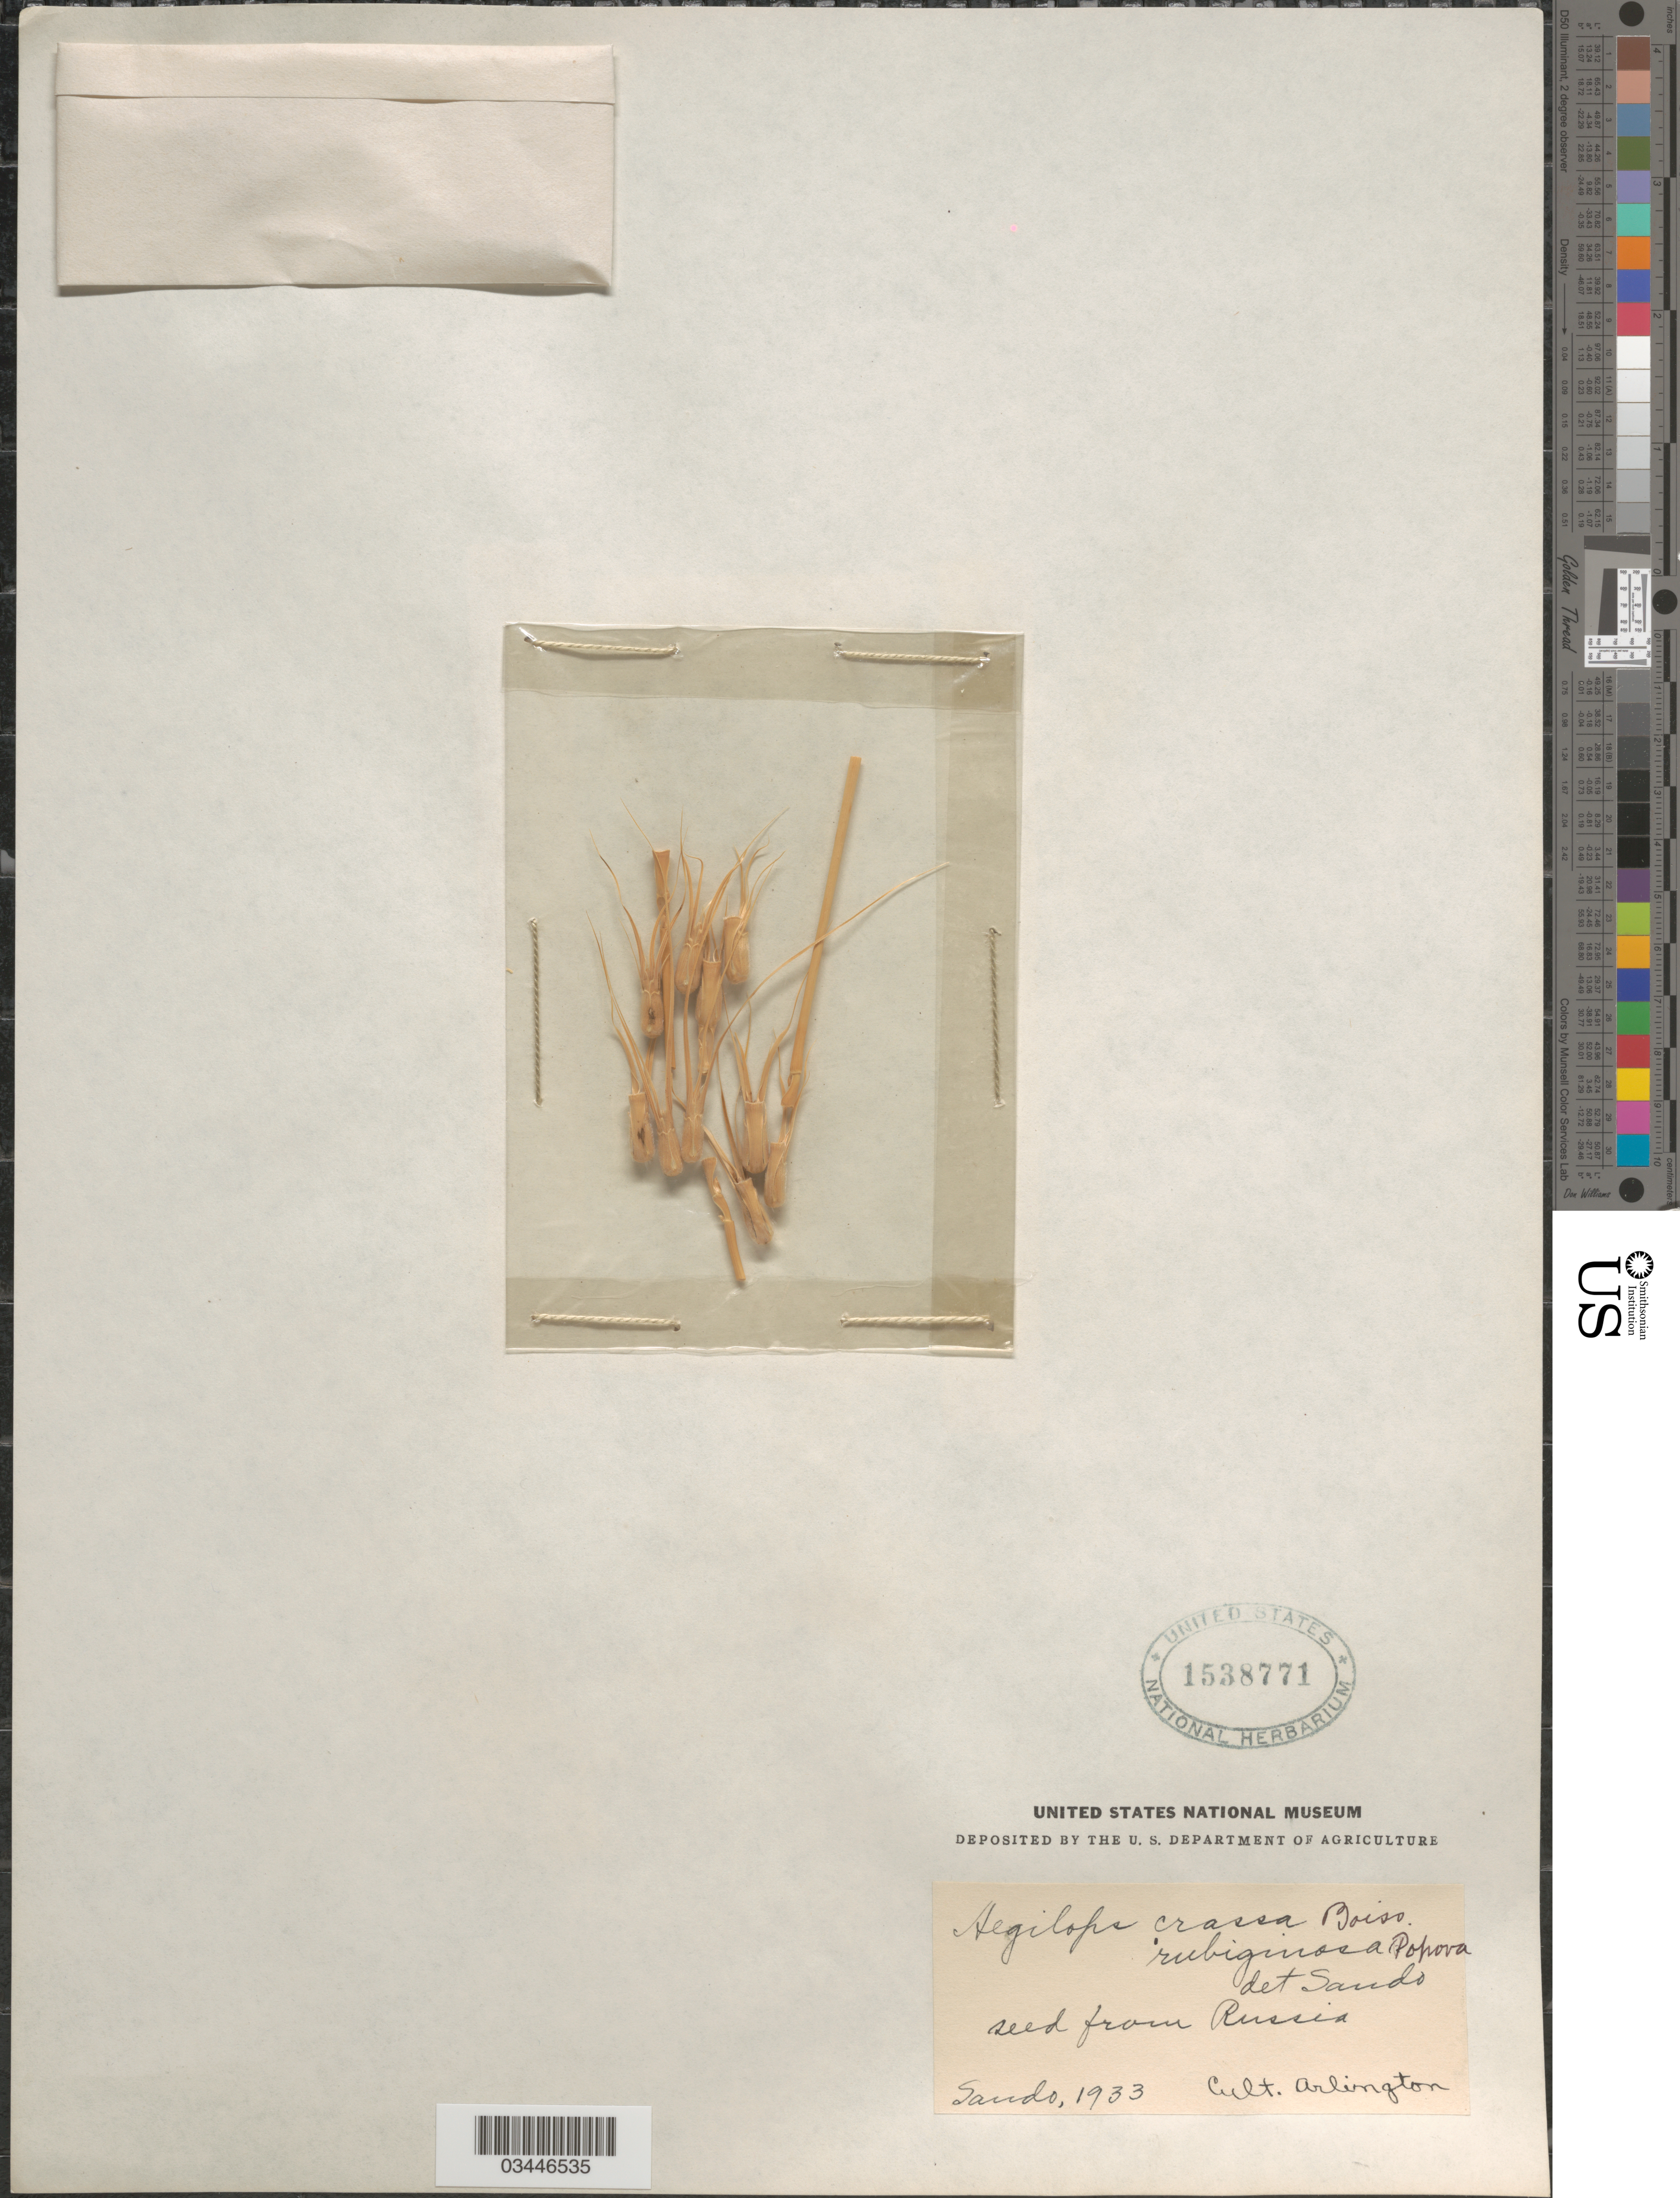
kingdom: Plantae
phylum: Tracheophyta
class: Liliopsida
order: Poales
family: Poaceae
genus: Aegilops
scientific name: Aegilops crassa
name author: Boiss.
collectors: -. Sando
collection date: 1933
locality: Arlington.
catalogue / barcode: US 1538771